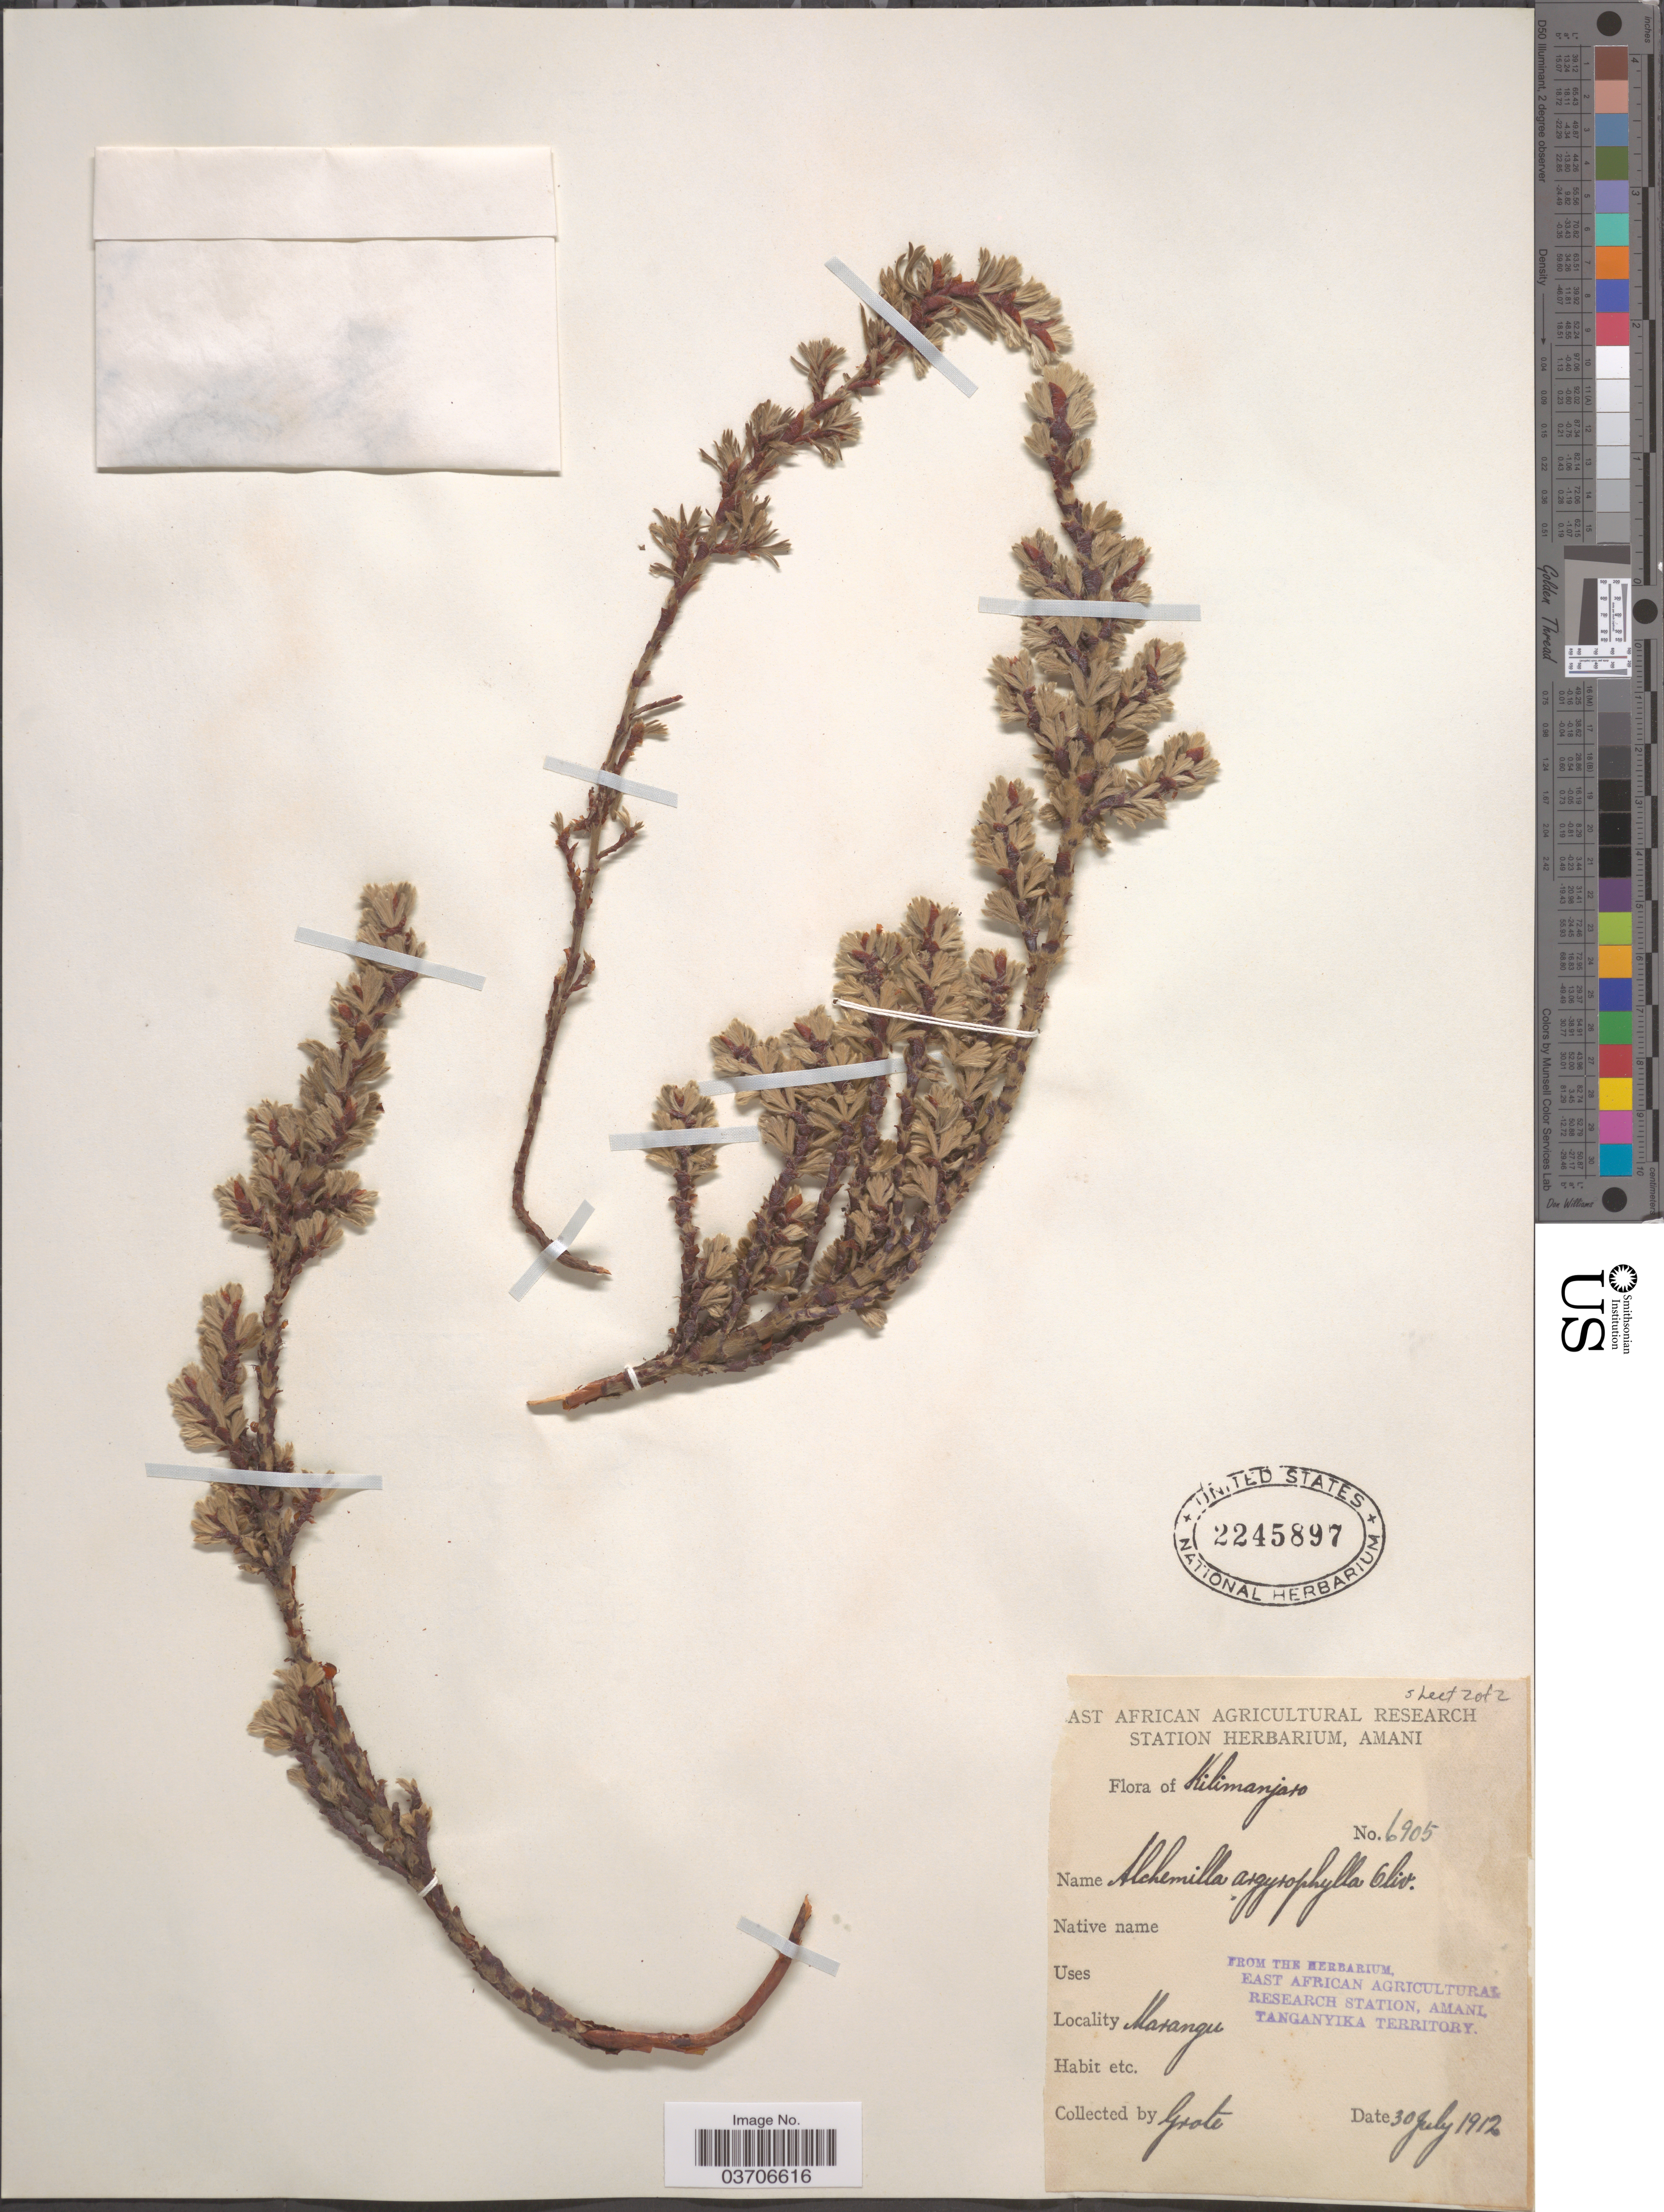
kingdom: Plantae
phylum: Tracheophyta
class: Magnoliopsida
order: Rosales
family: Rosaceae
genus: Alchemilla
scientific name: Alchemilla argyrophylla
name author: Oliv.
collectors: -. Grote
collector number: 6905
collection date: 1912-07-30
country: Tanzania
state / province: Kilimanjaro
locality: Maranger.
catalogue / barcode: US 2245897